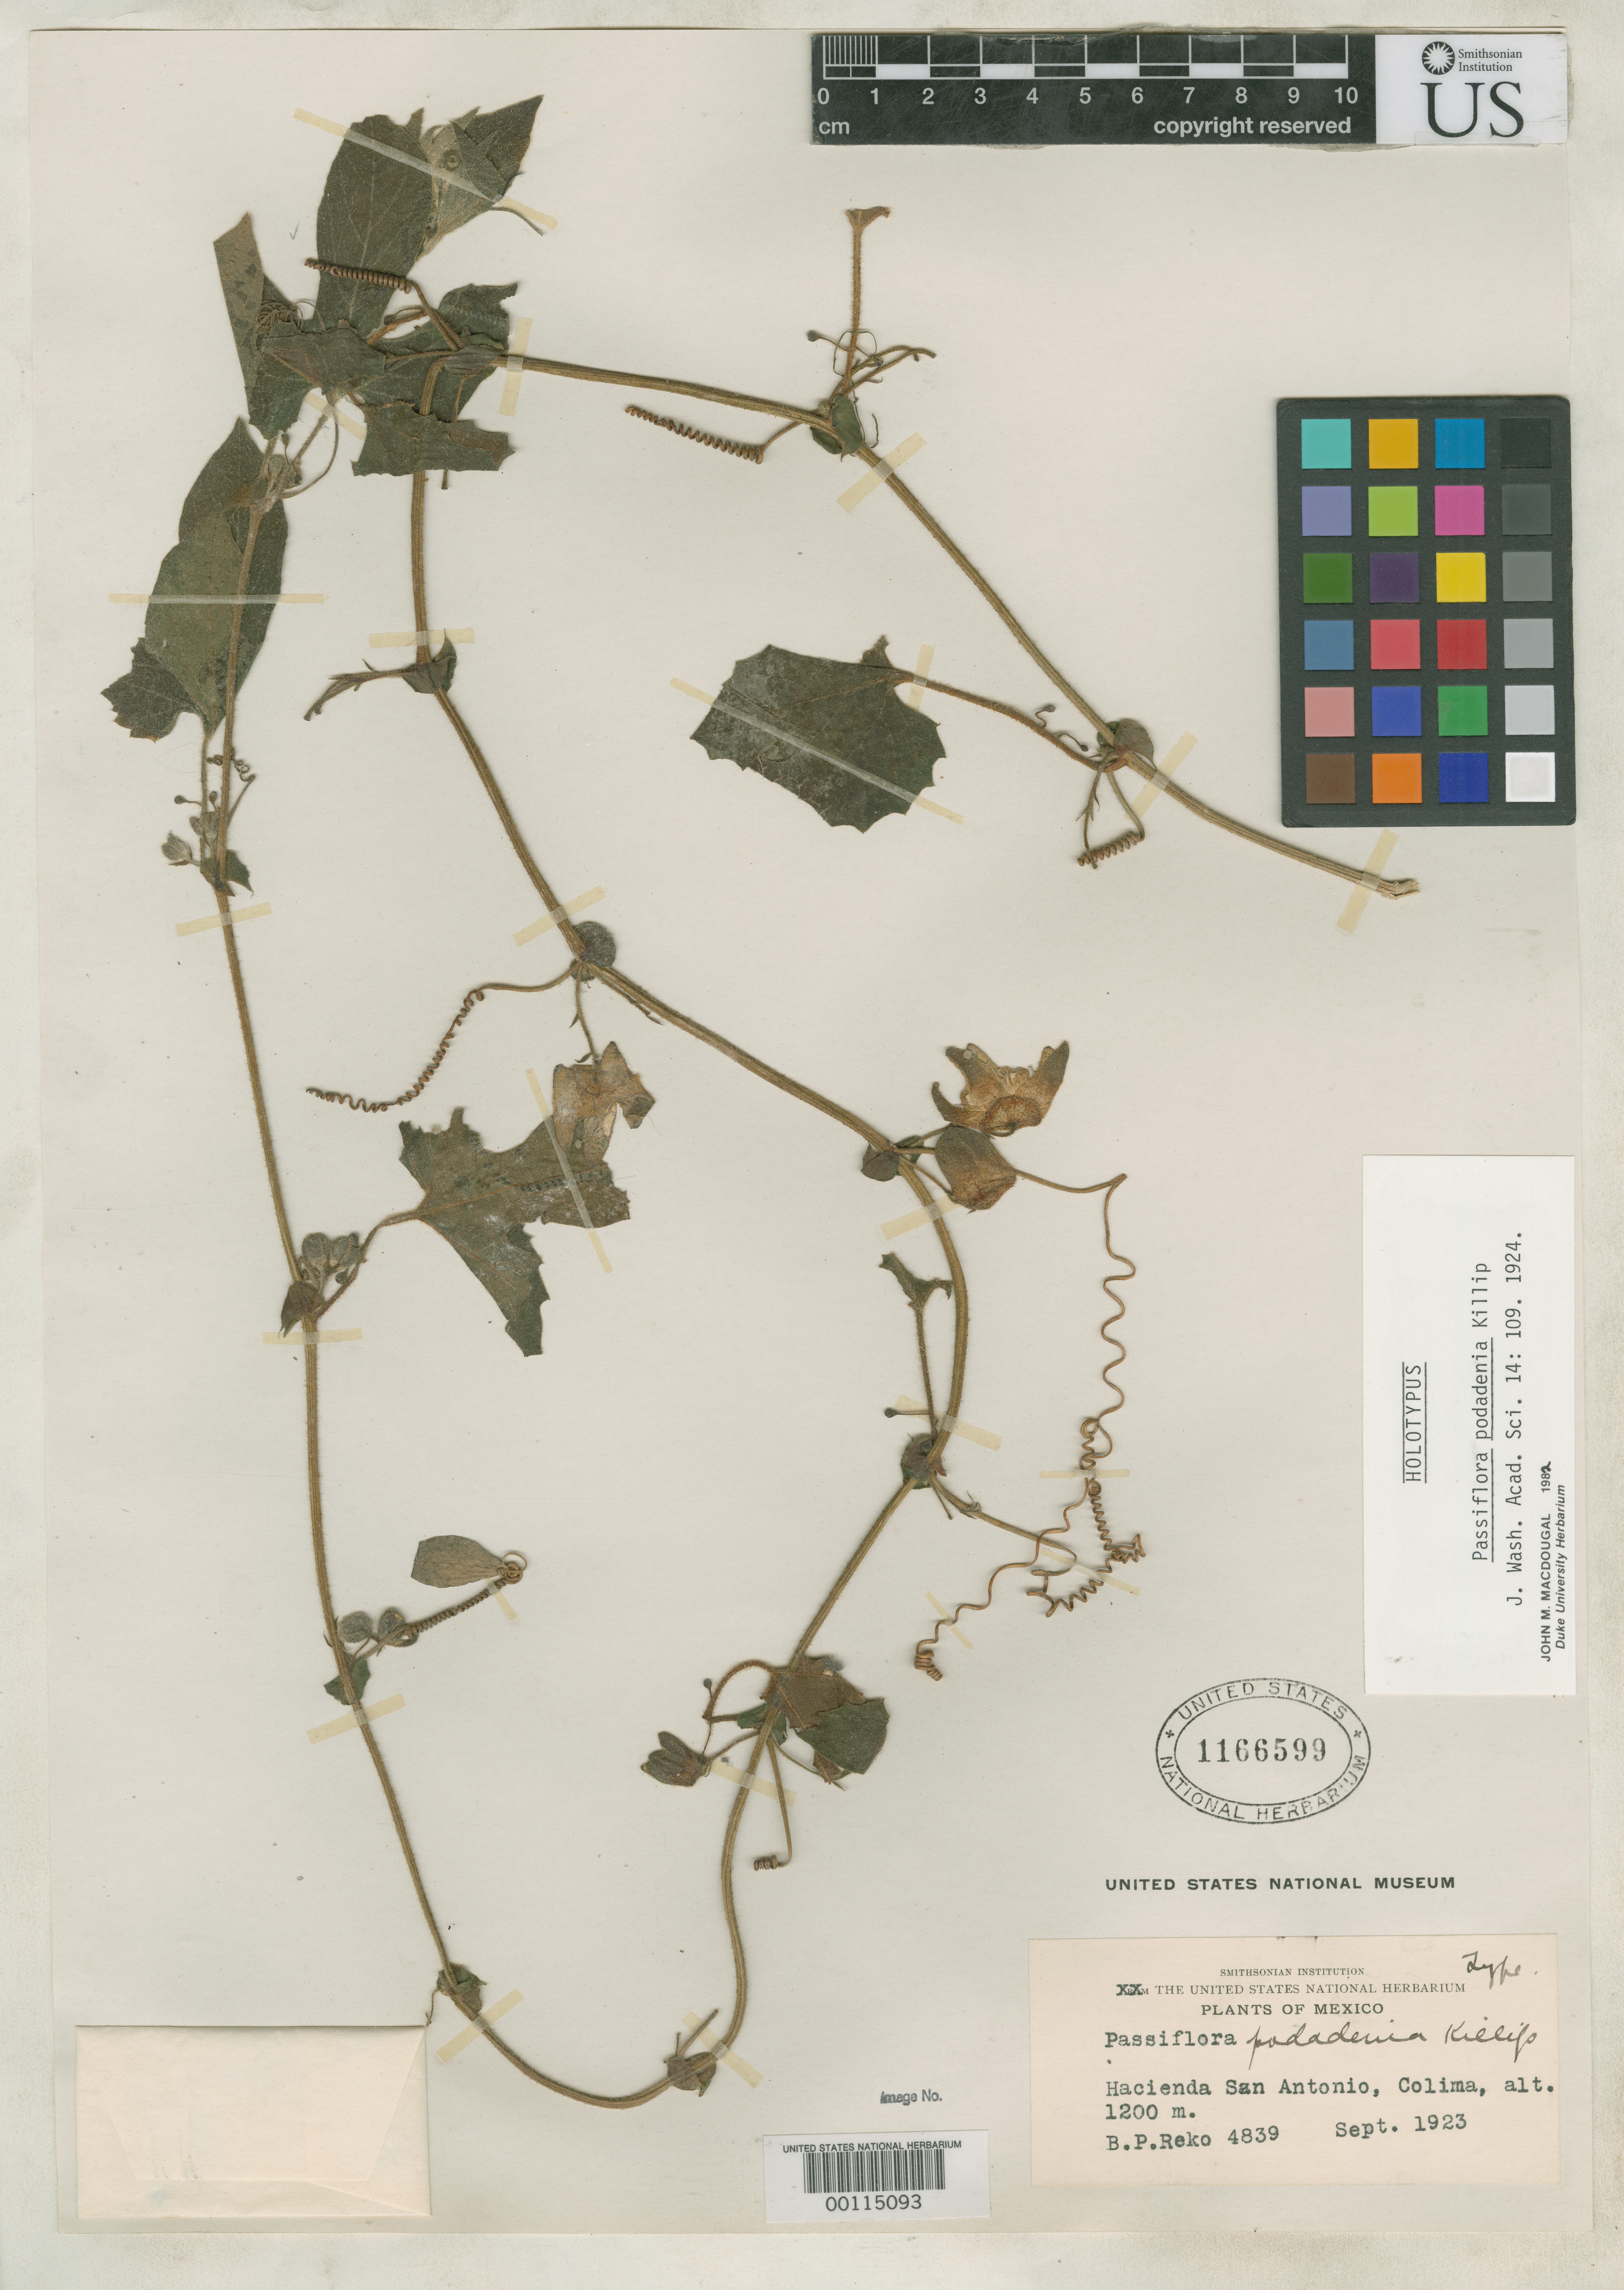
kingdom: Plantae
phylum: Tracheophyta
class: Magnoliopsida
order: Malpighiales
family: Passifloraceae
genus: Passiflora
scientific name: Passiflora podadenia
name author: Killip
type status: Holotype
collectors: B. P. Reko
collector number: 4839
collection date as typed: Sep 1923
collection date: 1923-09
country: Mexico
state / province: Colima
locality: Hacienda San Antonio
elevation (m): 1200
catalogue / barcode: US 1166599